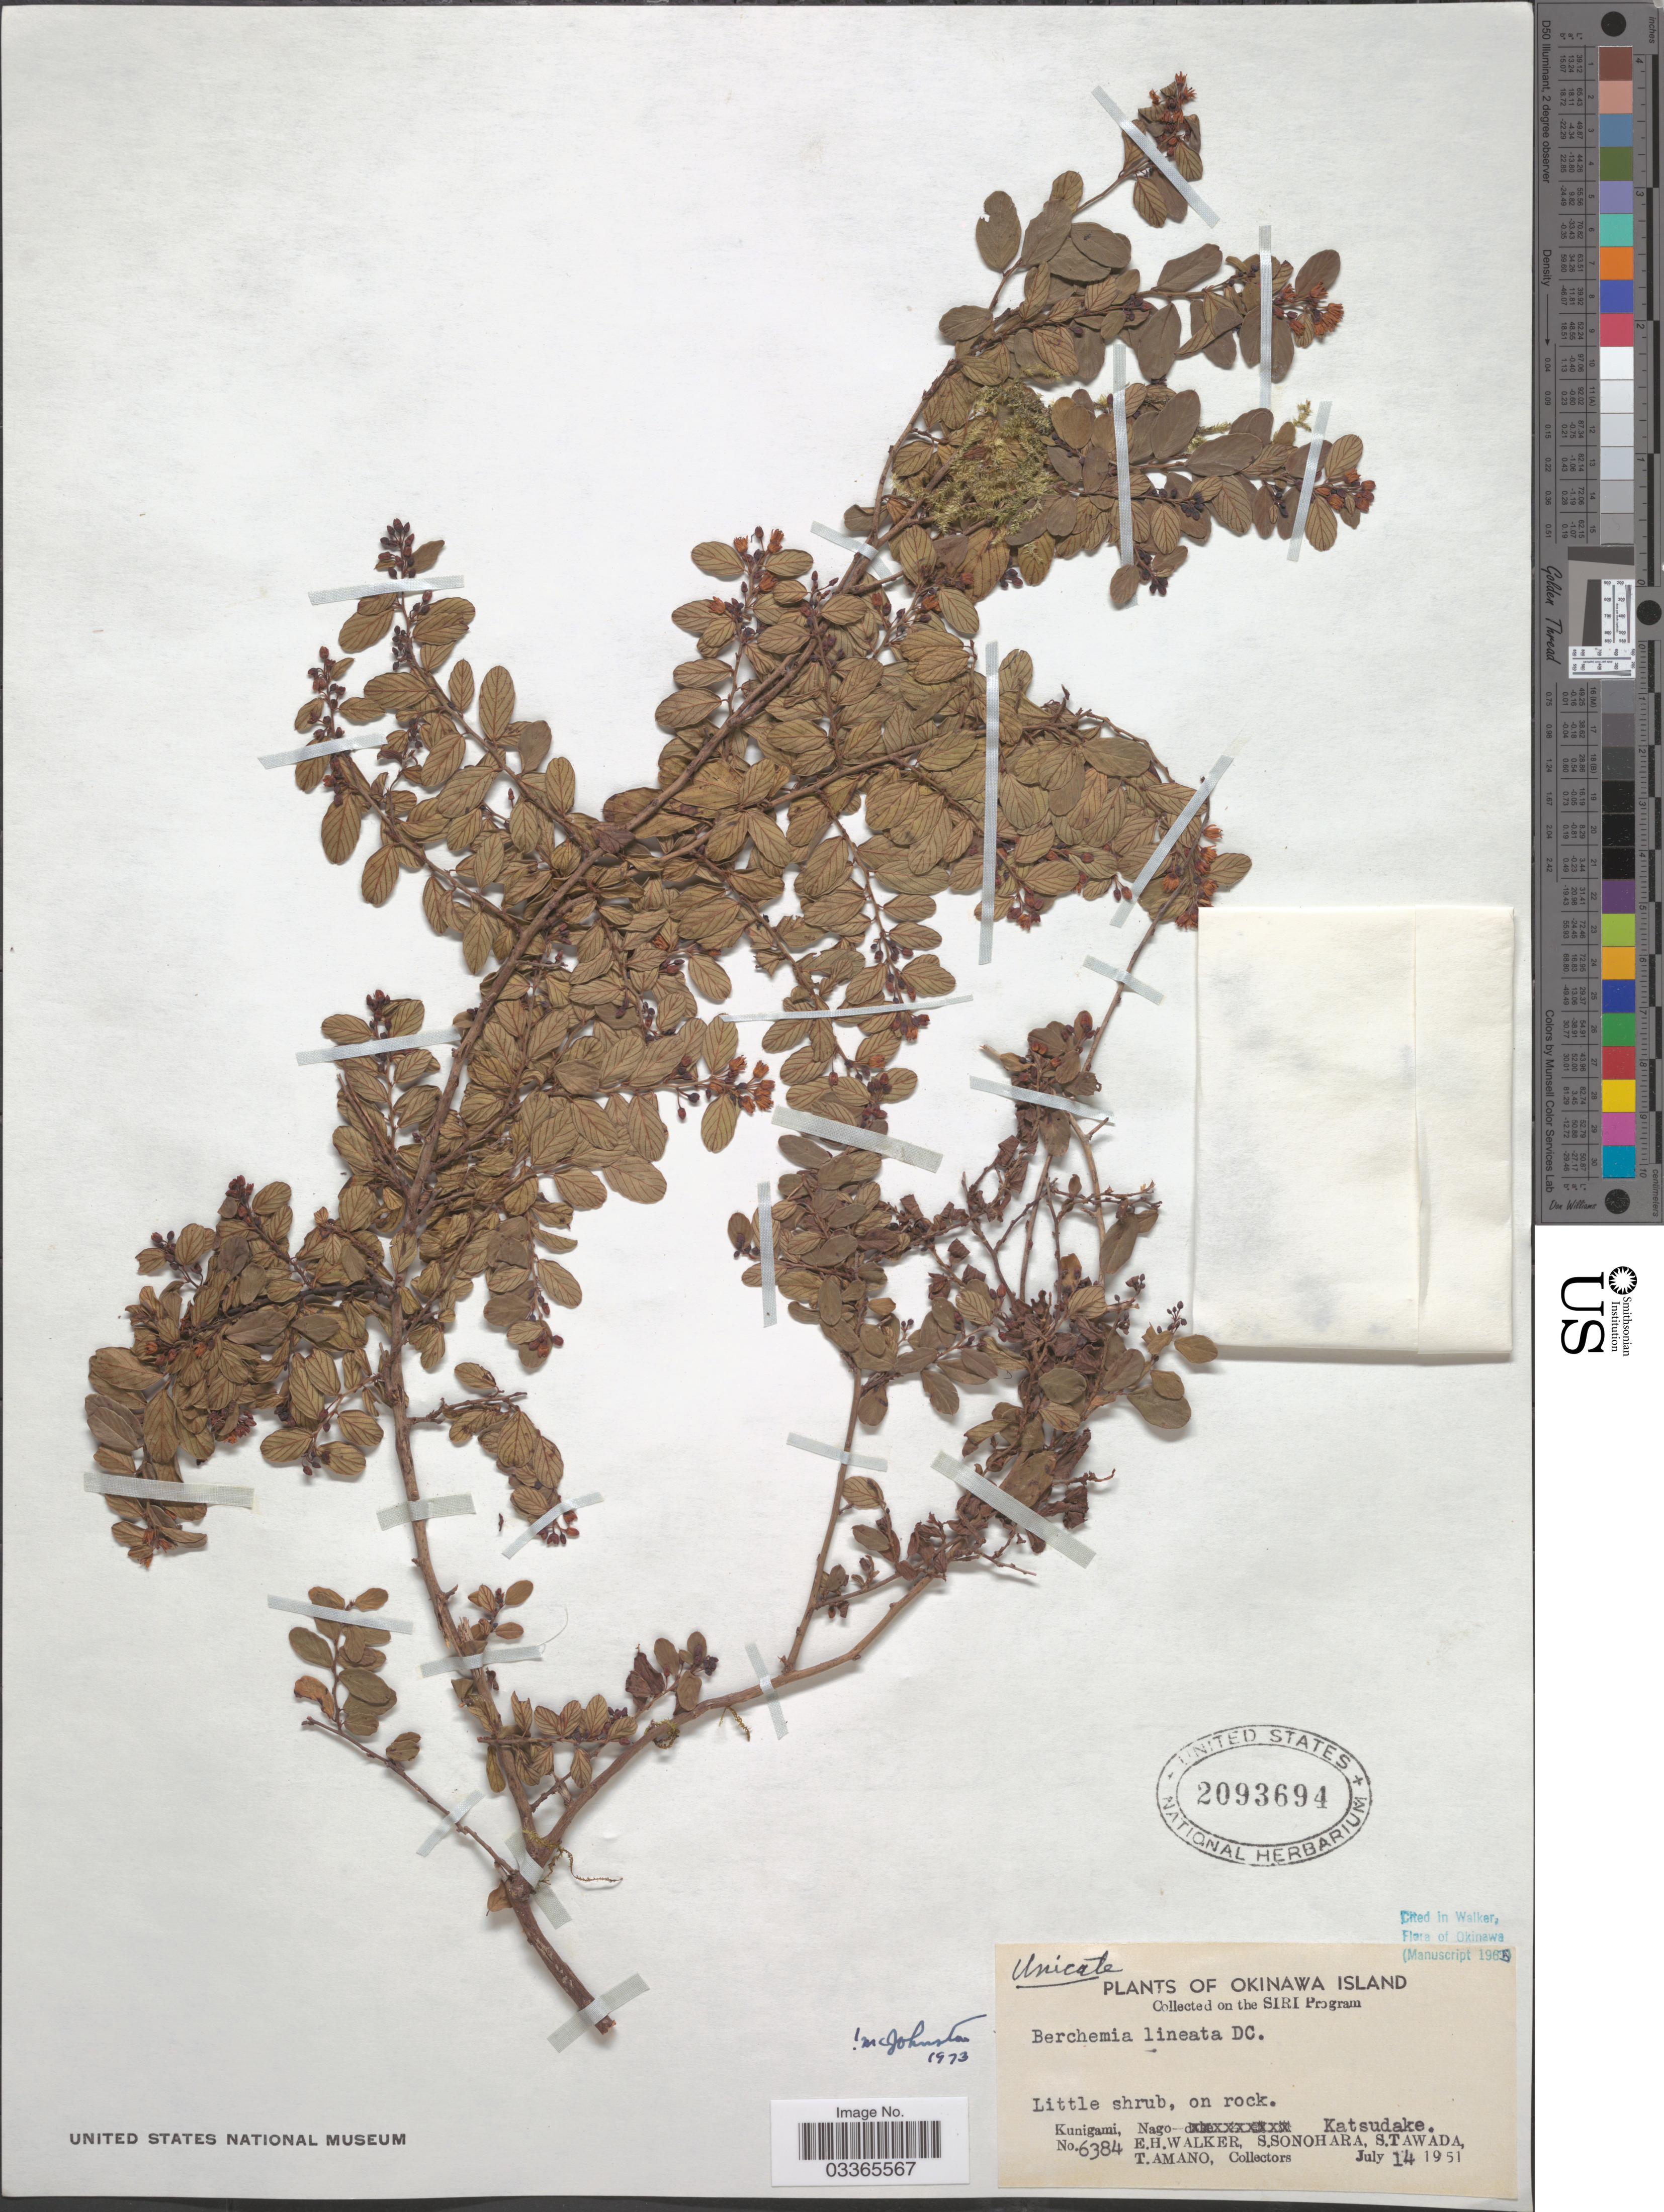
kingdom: Plantae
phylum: Tracheophyta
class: Magnoliopsida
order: Rosales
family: Rhamnaceae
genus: Berchemia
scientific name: Berchemia lineata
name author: (L.) DC.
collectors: E. H. Walker, S. Sonohara, S. Tawada & T. Amano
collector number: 6384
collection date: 1951-07-14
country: Japan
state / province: Okinawa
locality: Okinawa Island, Kunigami, Nago - Katsudake.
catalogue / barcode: US 2093694